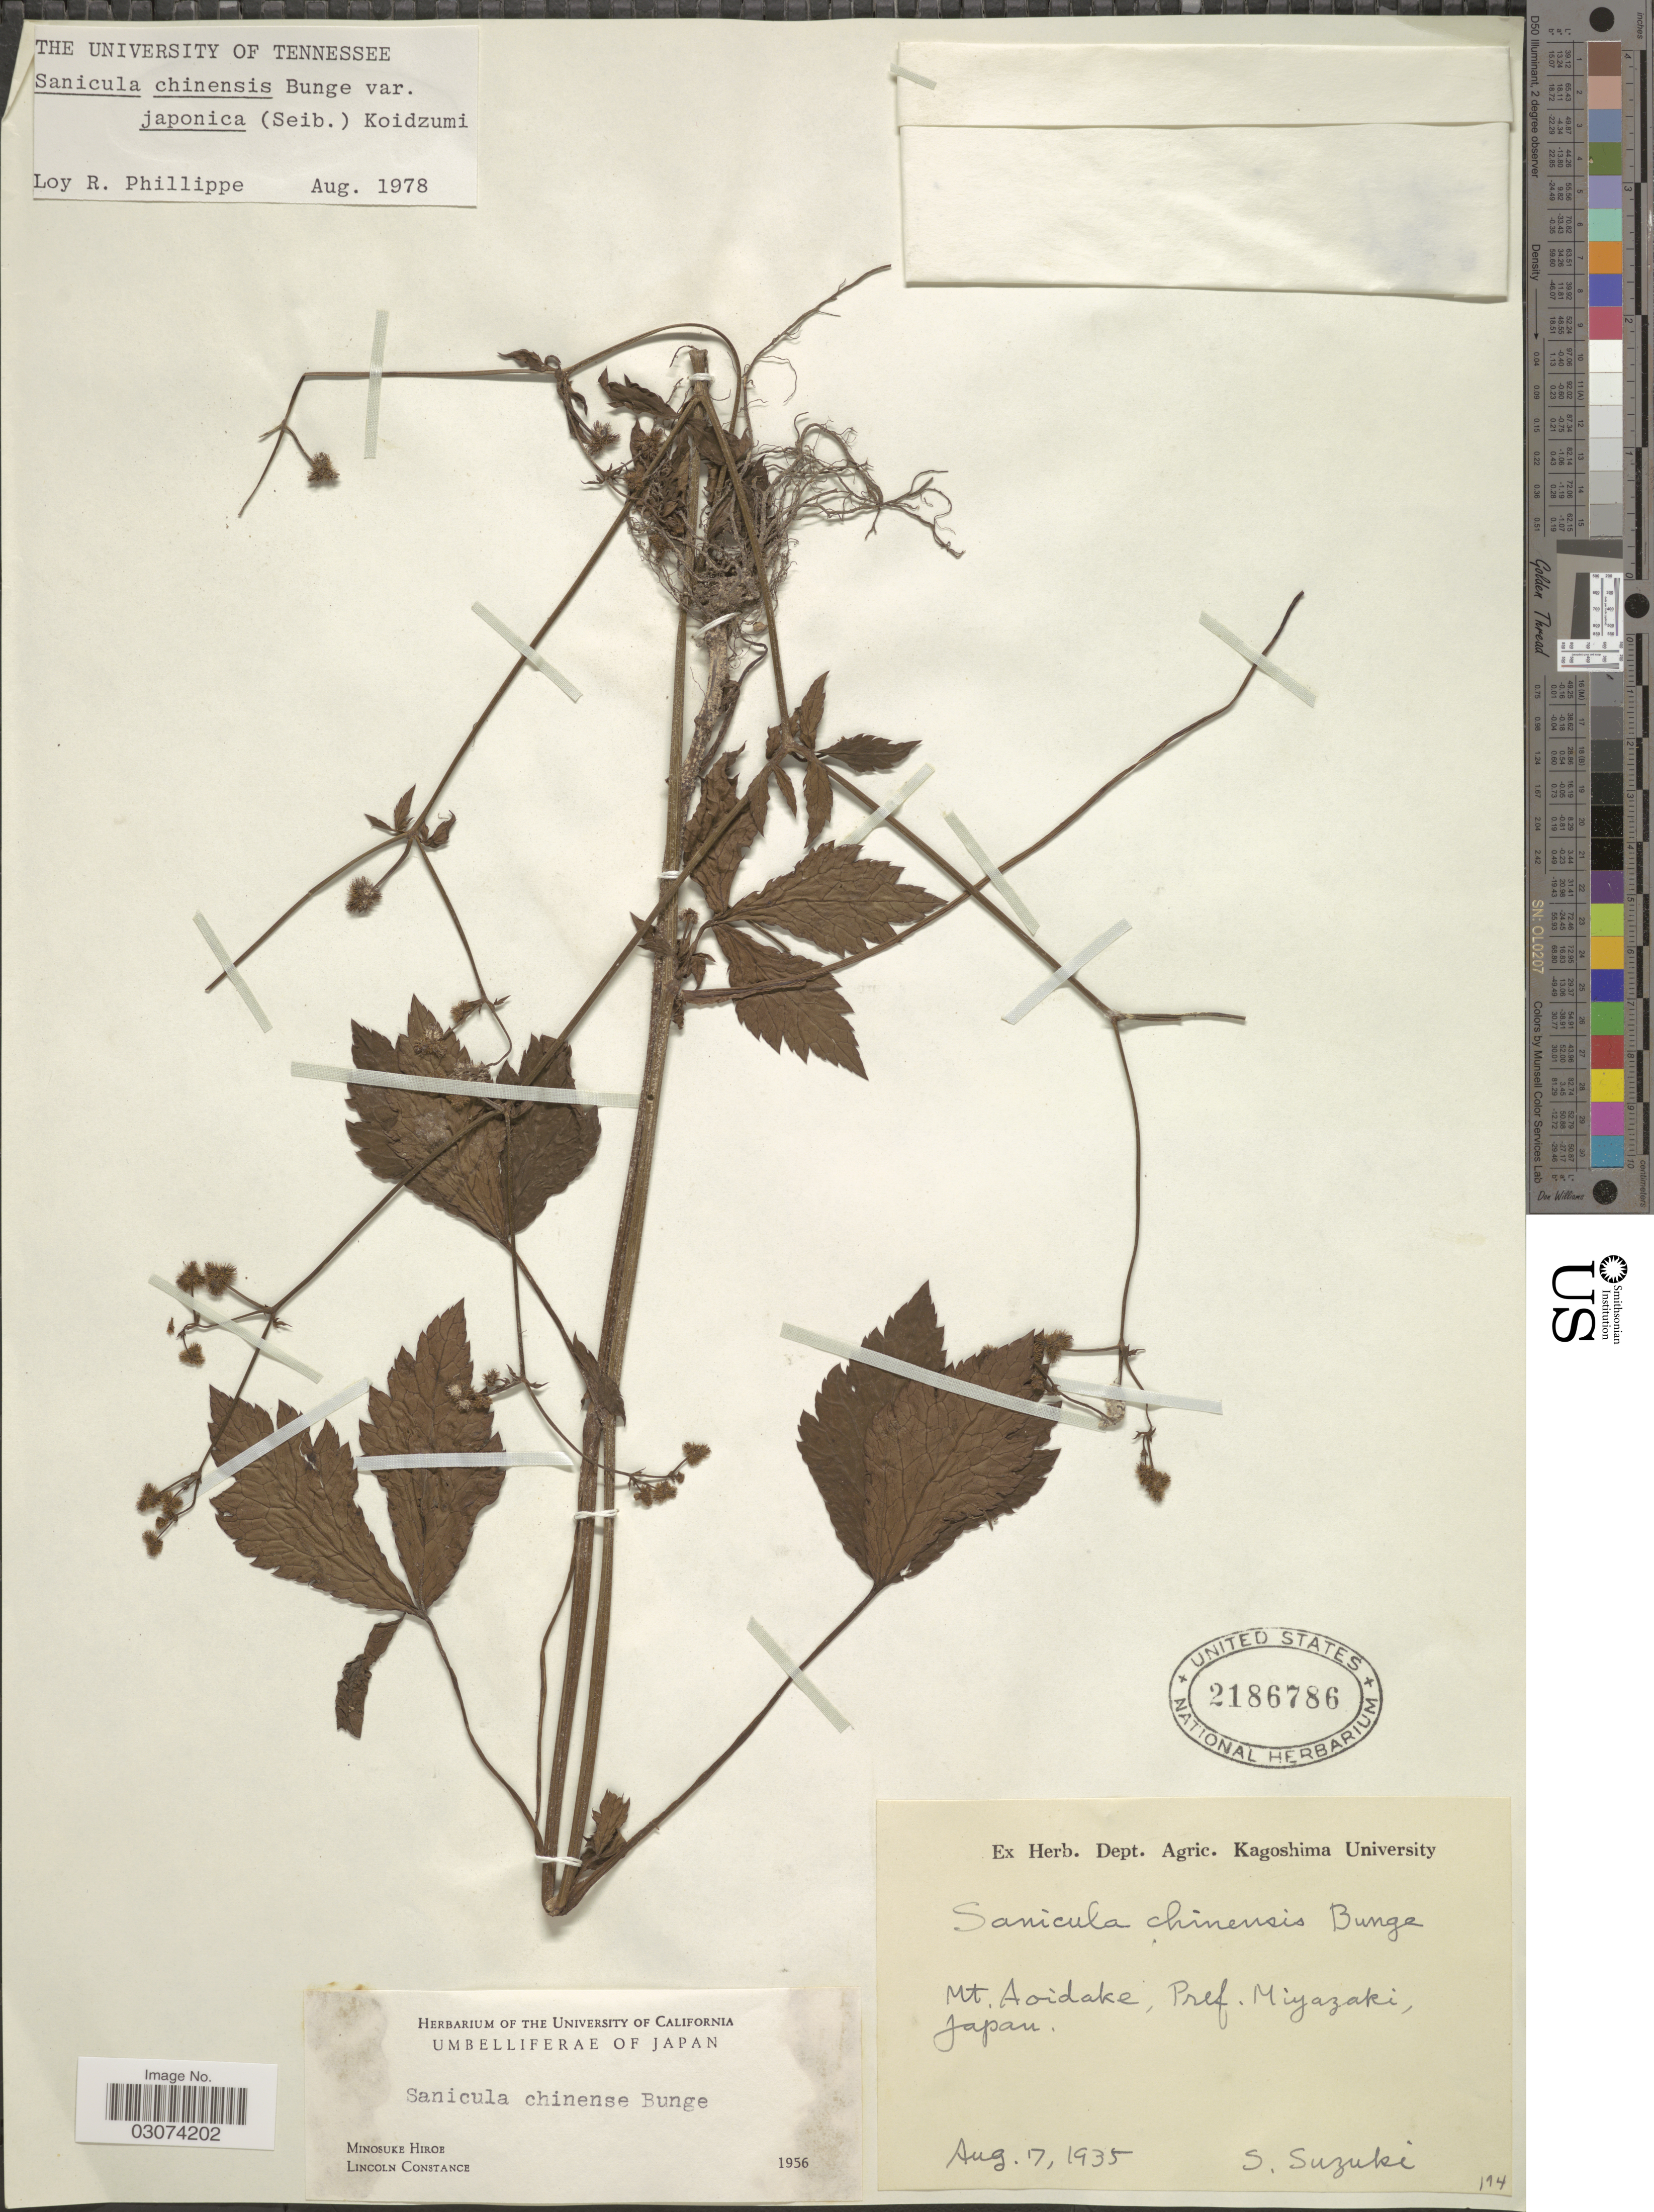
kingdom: Plantae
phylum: Tracheophyta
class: Magnoliopsida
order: Apiales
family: Apiaceae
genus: Sanicula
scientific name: Sanicula chinensis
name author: Bunge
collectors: S. Suzuki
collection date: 1935-08-17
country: Japan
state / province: Miyazaki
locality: Mt. Aoidake, Pref. Miyazaki.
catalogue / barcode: US 2186786